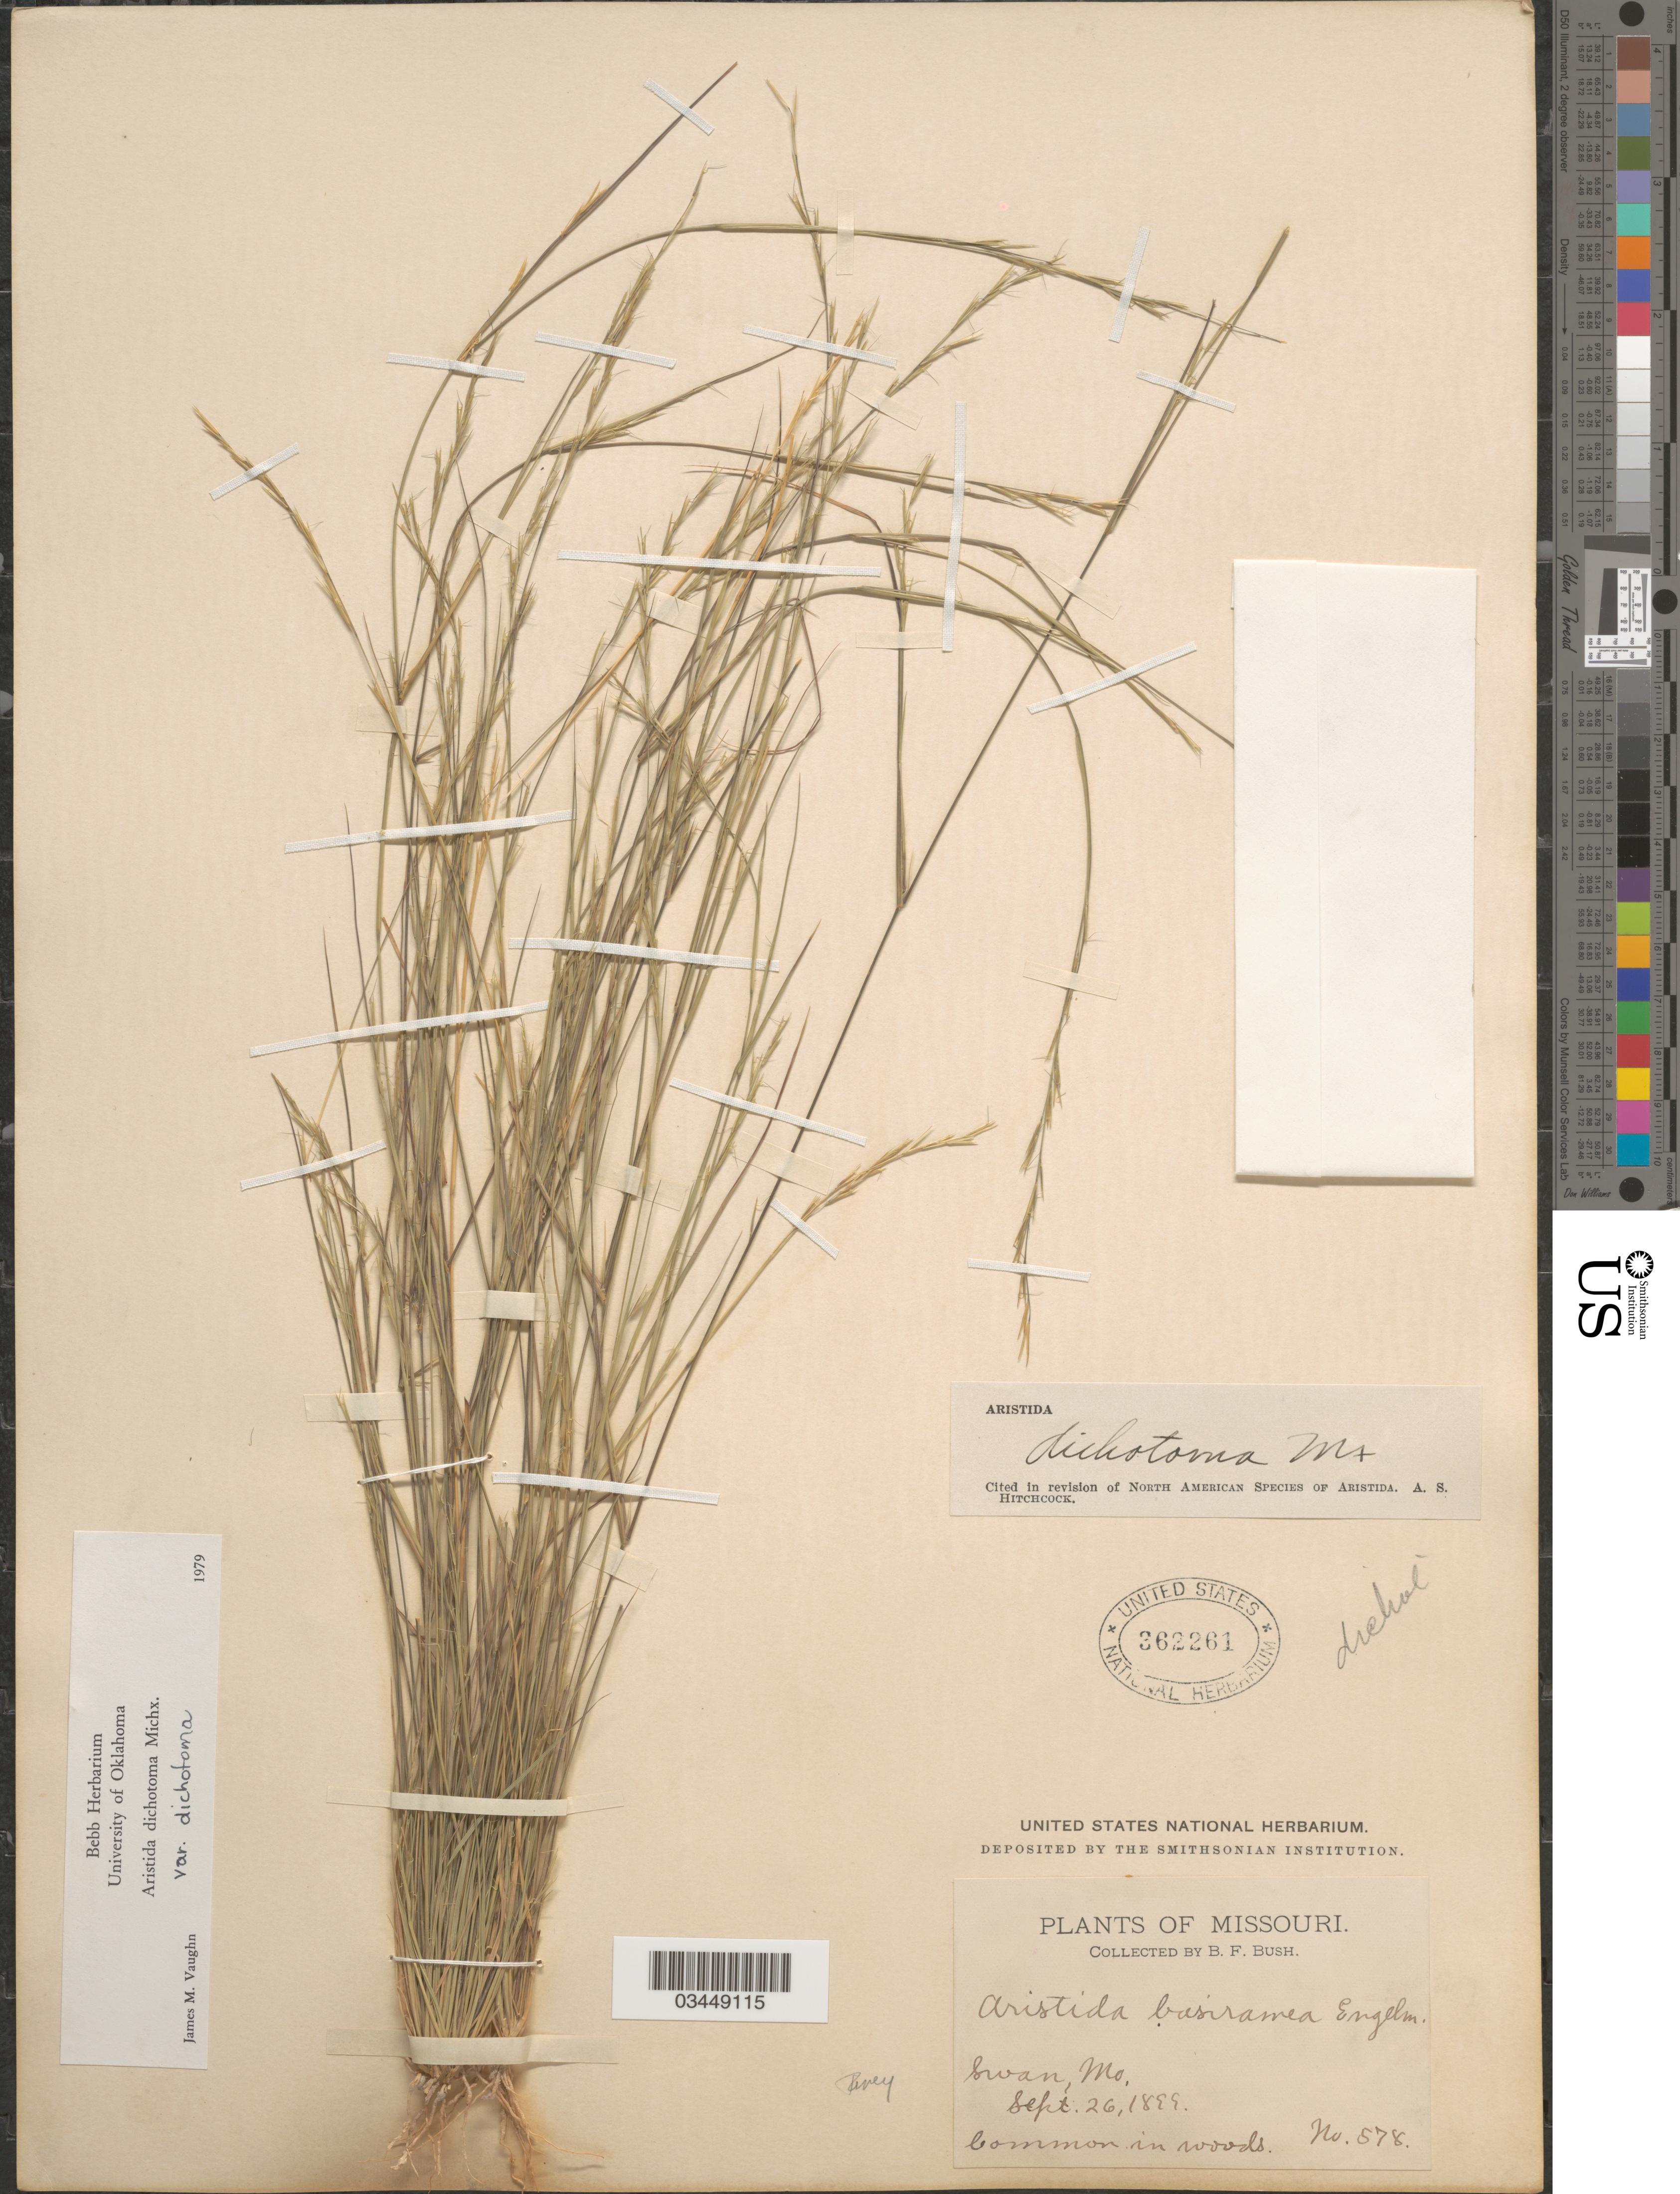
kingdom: Plantae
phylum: Tracheophyta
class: Liliopsida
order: Poales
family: Poaceae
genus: Aristida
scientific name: Aristida dichotoma var. dichotoma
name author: Michx.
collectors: B. F. Bush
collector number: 578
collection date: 1899-09-26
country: United States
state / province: Missouri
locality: Swan. Common in woods.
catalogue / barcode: US 362261